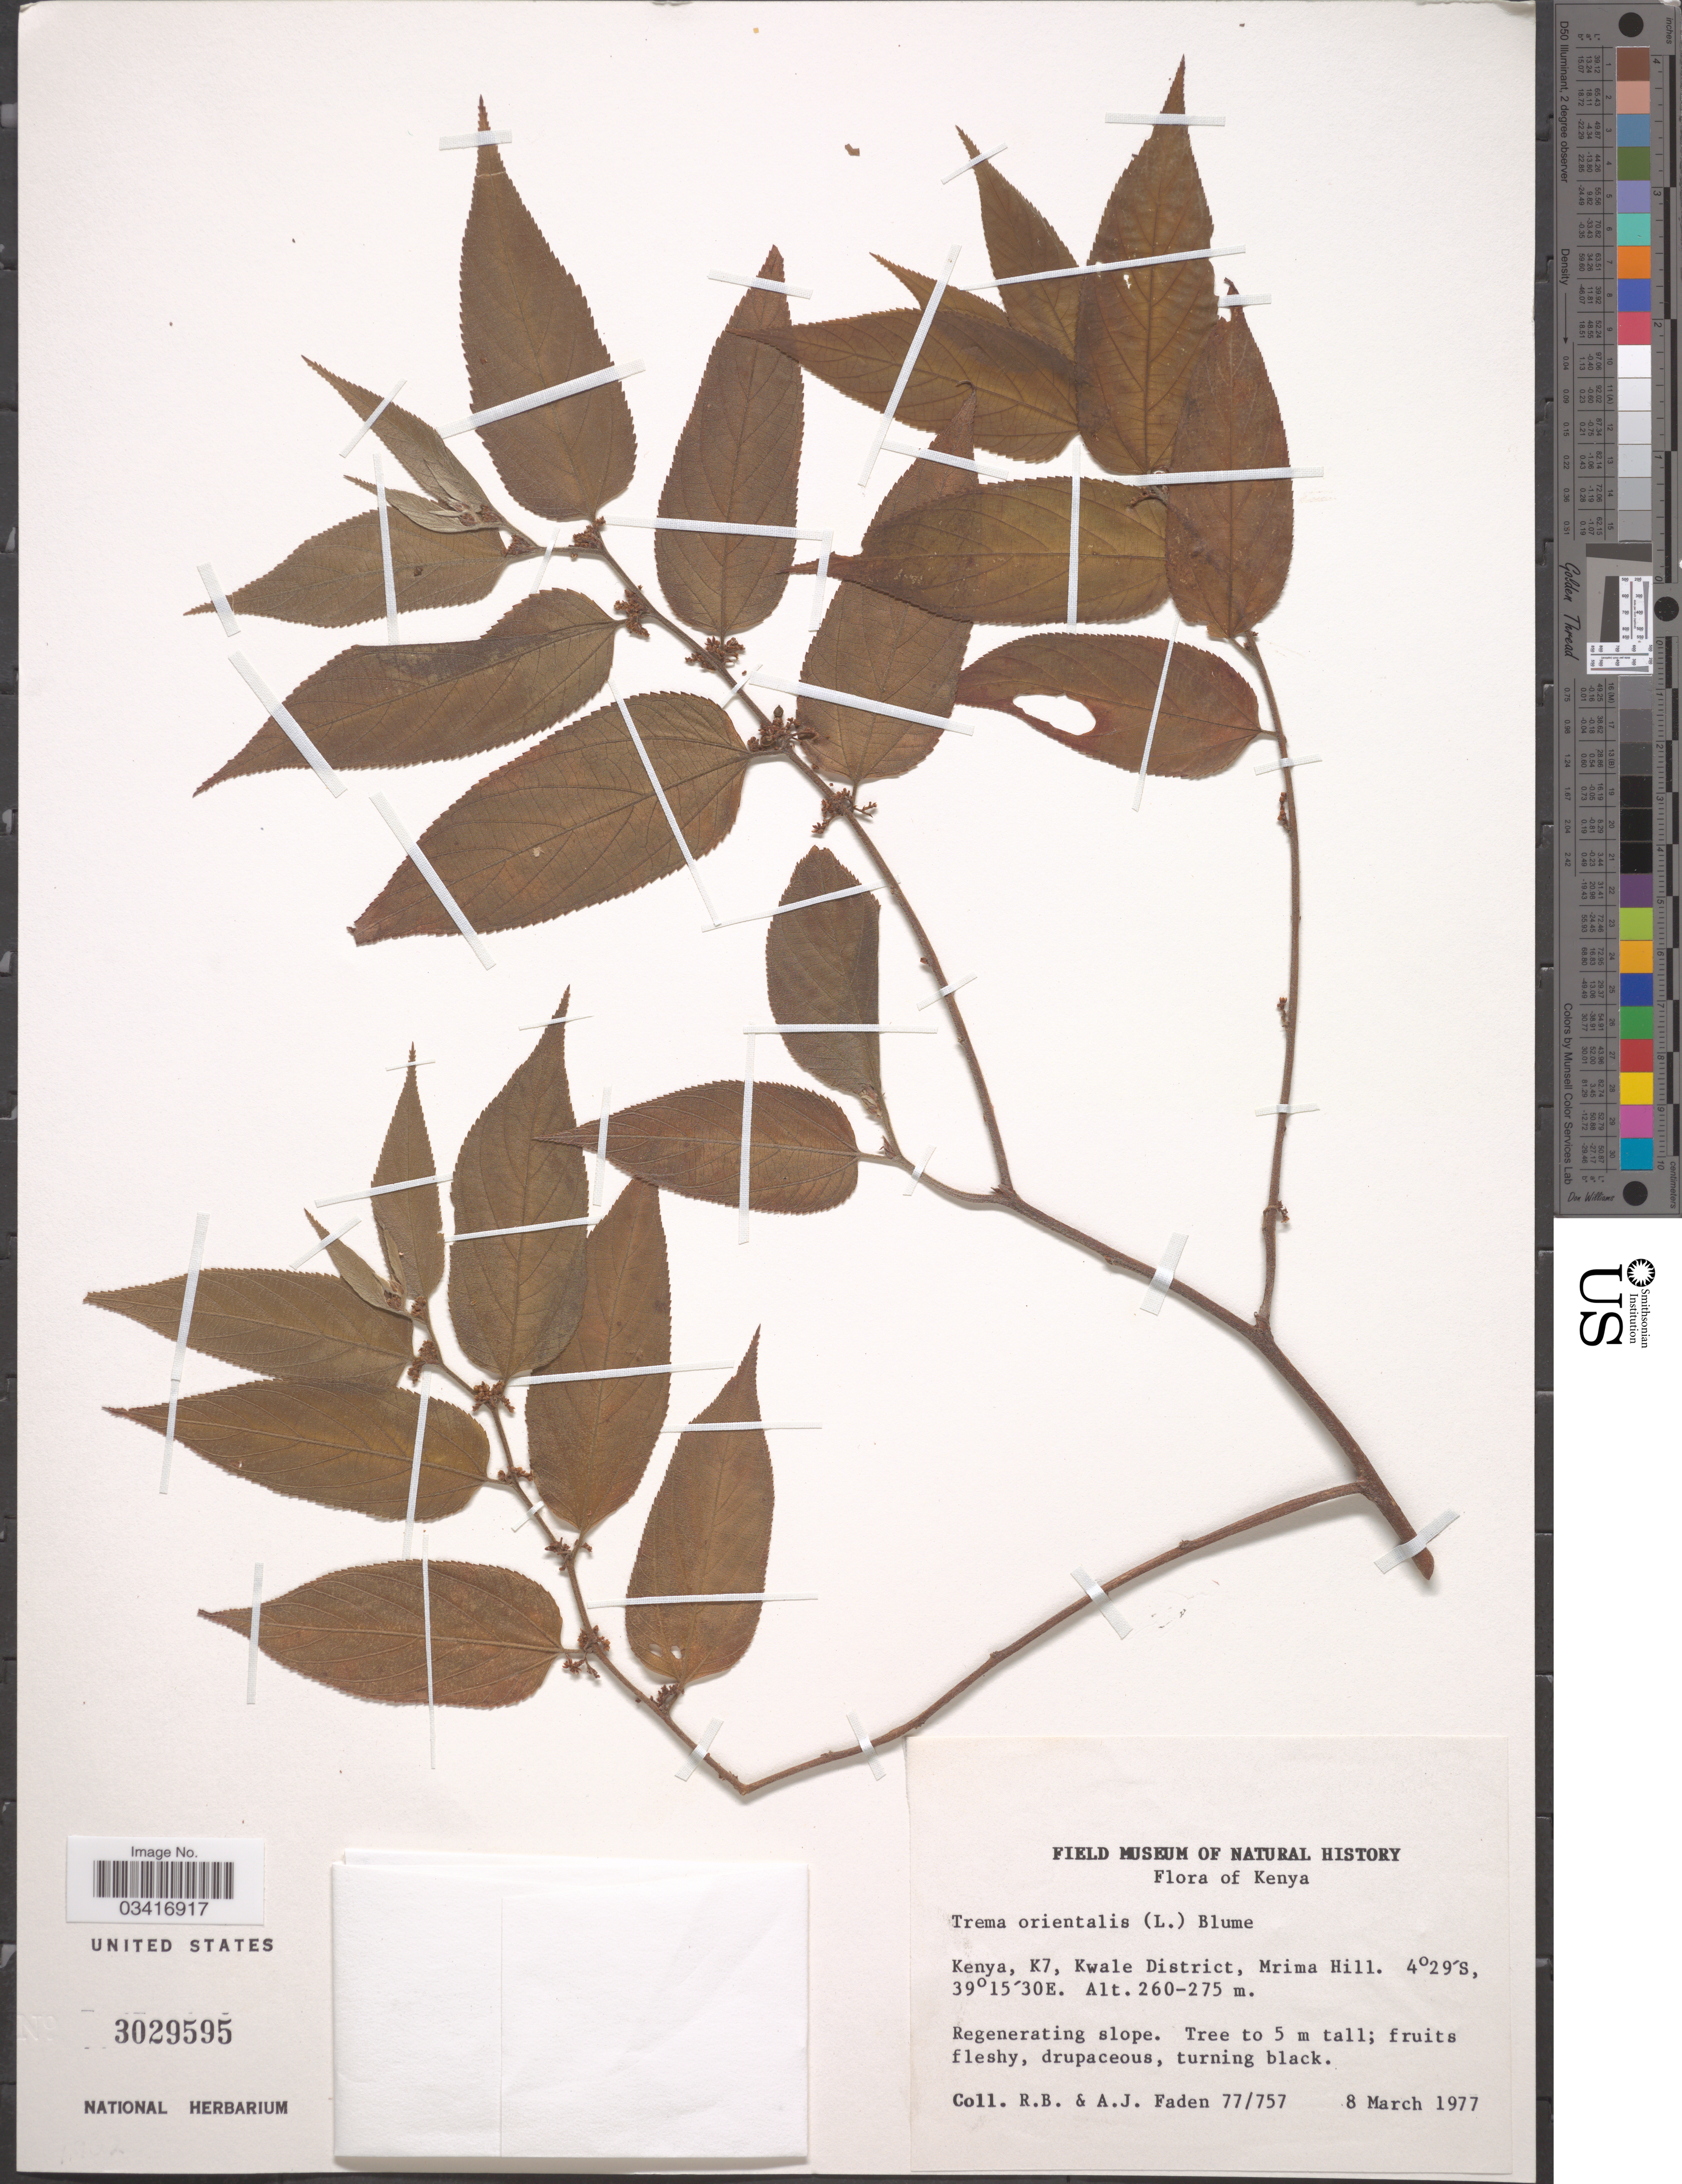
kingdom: Plantae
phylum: Tracheophyta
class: Magnoliopsida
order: Rosales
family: Cannabaceae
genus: Trema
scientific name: Trema orientale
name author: (L.) Blume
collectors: R. B. Faden & A. J. Faden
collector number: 77/757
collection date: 1977-03-08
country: Kenya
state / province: Kwale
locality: K7, Kwale District, Mrima Hill.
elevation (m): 260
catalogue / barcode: US 3029595